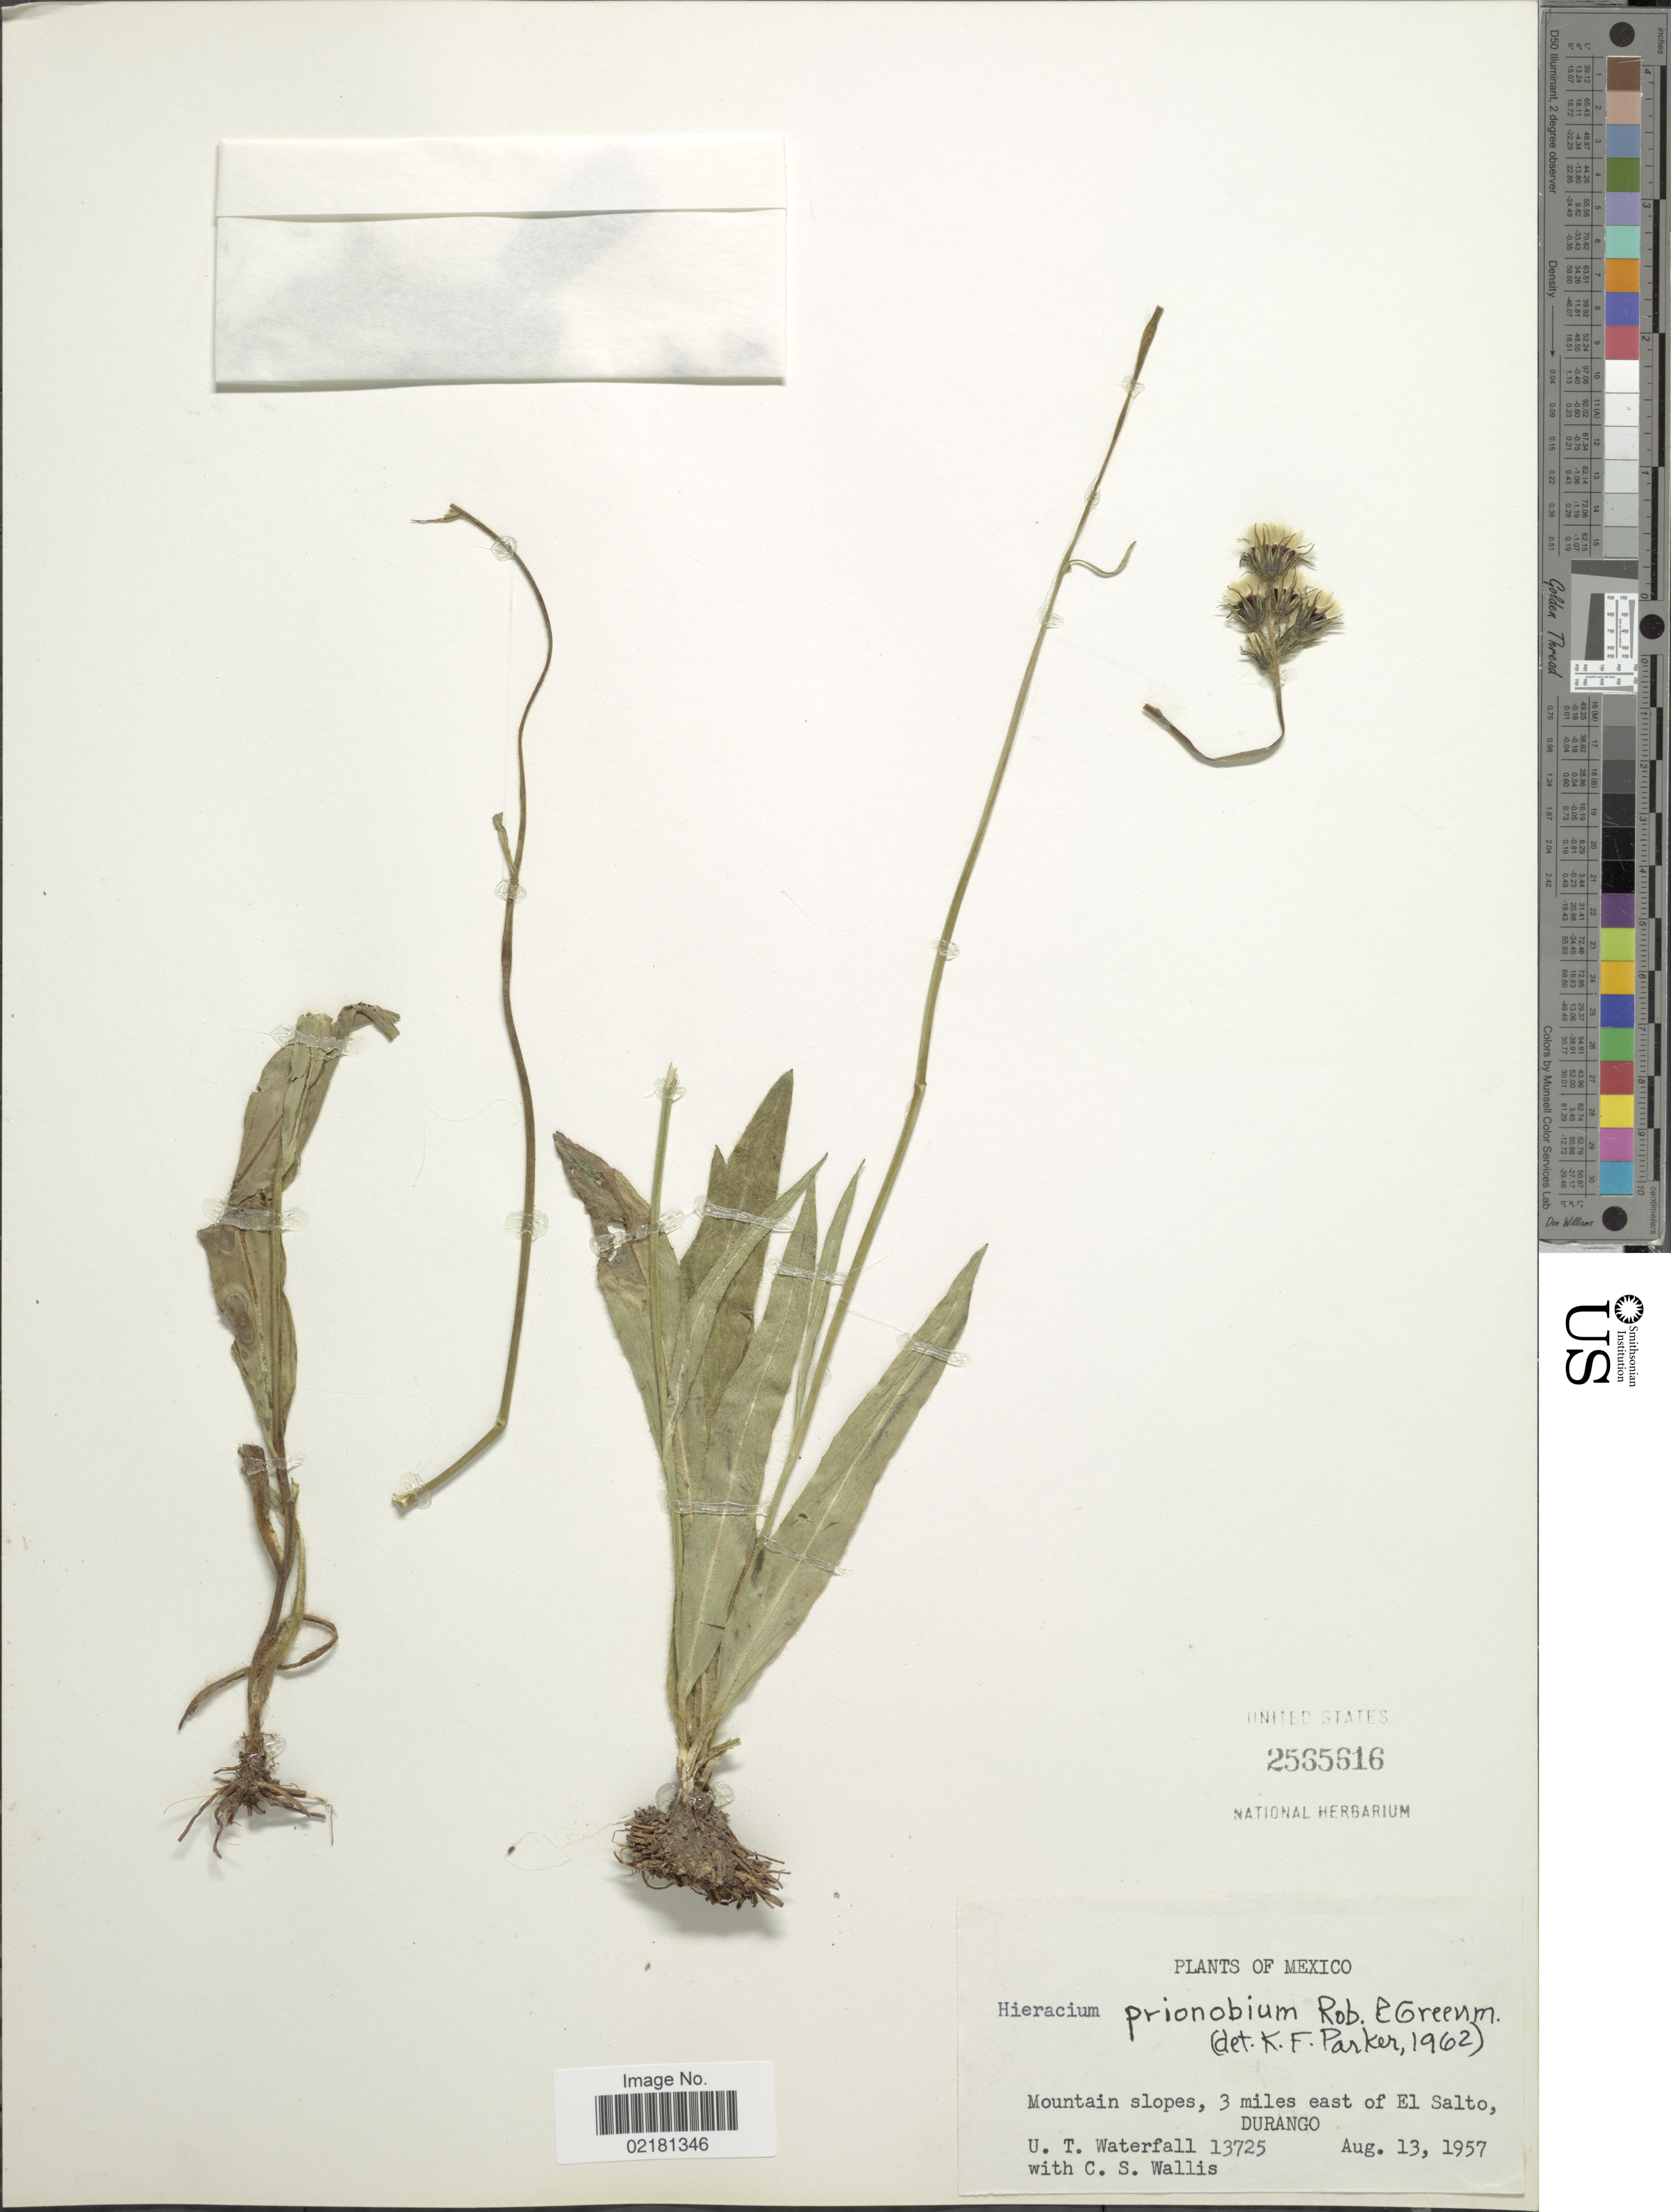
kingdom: Plantae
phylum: Tracheophyta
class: Magnoliopsida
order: Asterales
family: Asteraceae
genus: Hieracium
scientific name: Hieracium repandulare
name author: Druce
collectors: U. T. Waterfall & C. S. Wallis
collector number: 13725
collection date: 1957-08-13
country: Mexico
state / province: Durango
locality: Mountain slopes, 3 miles east of El Salto.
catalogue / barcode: US 2565616